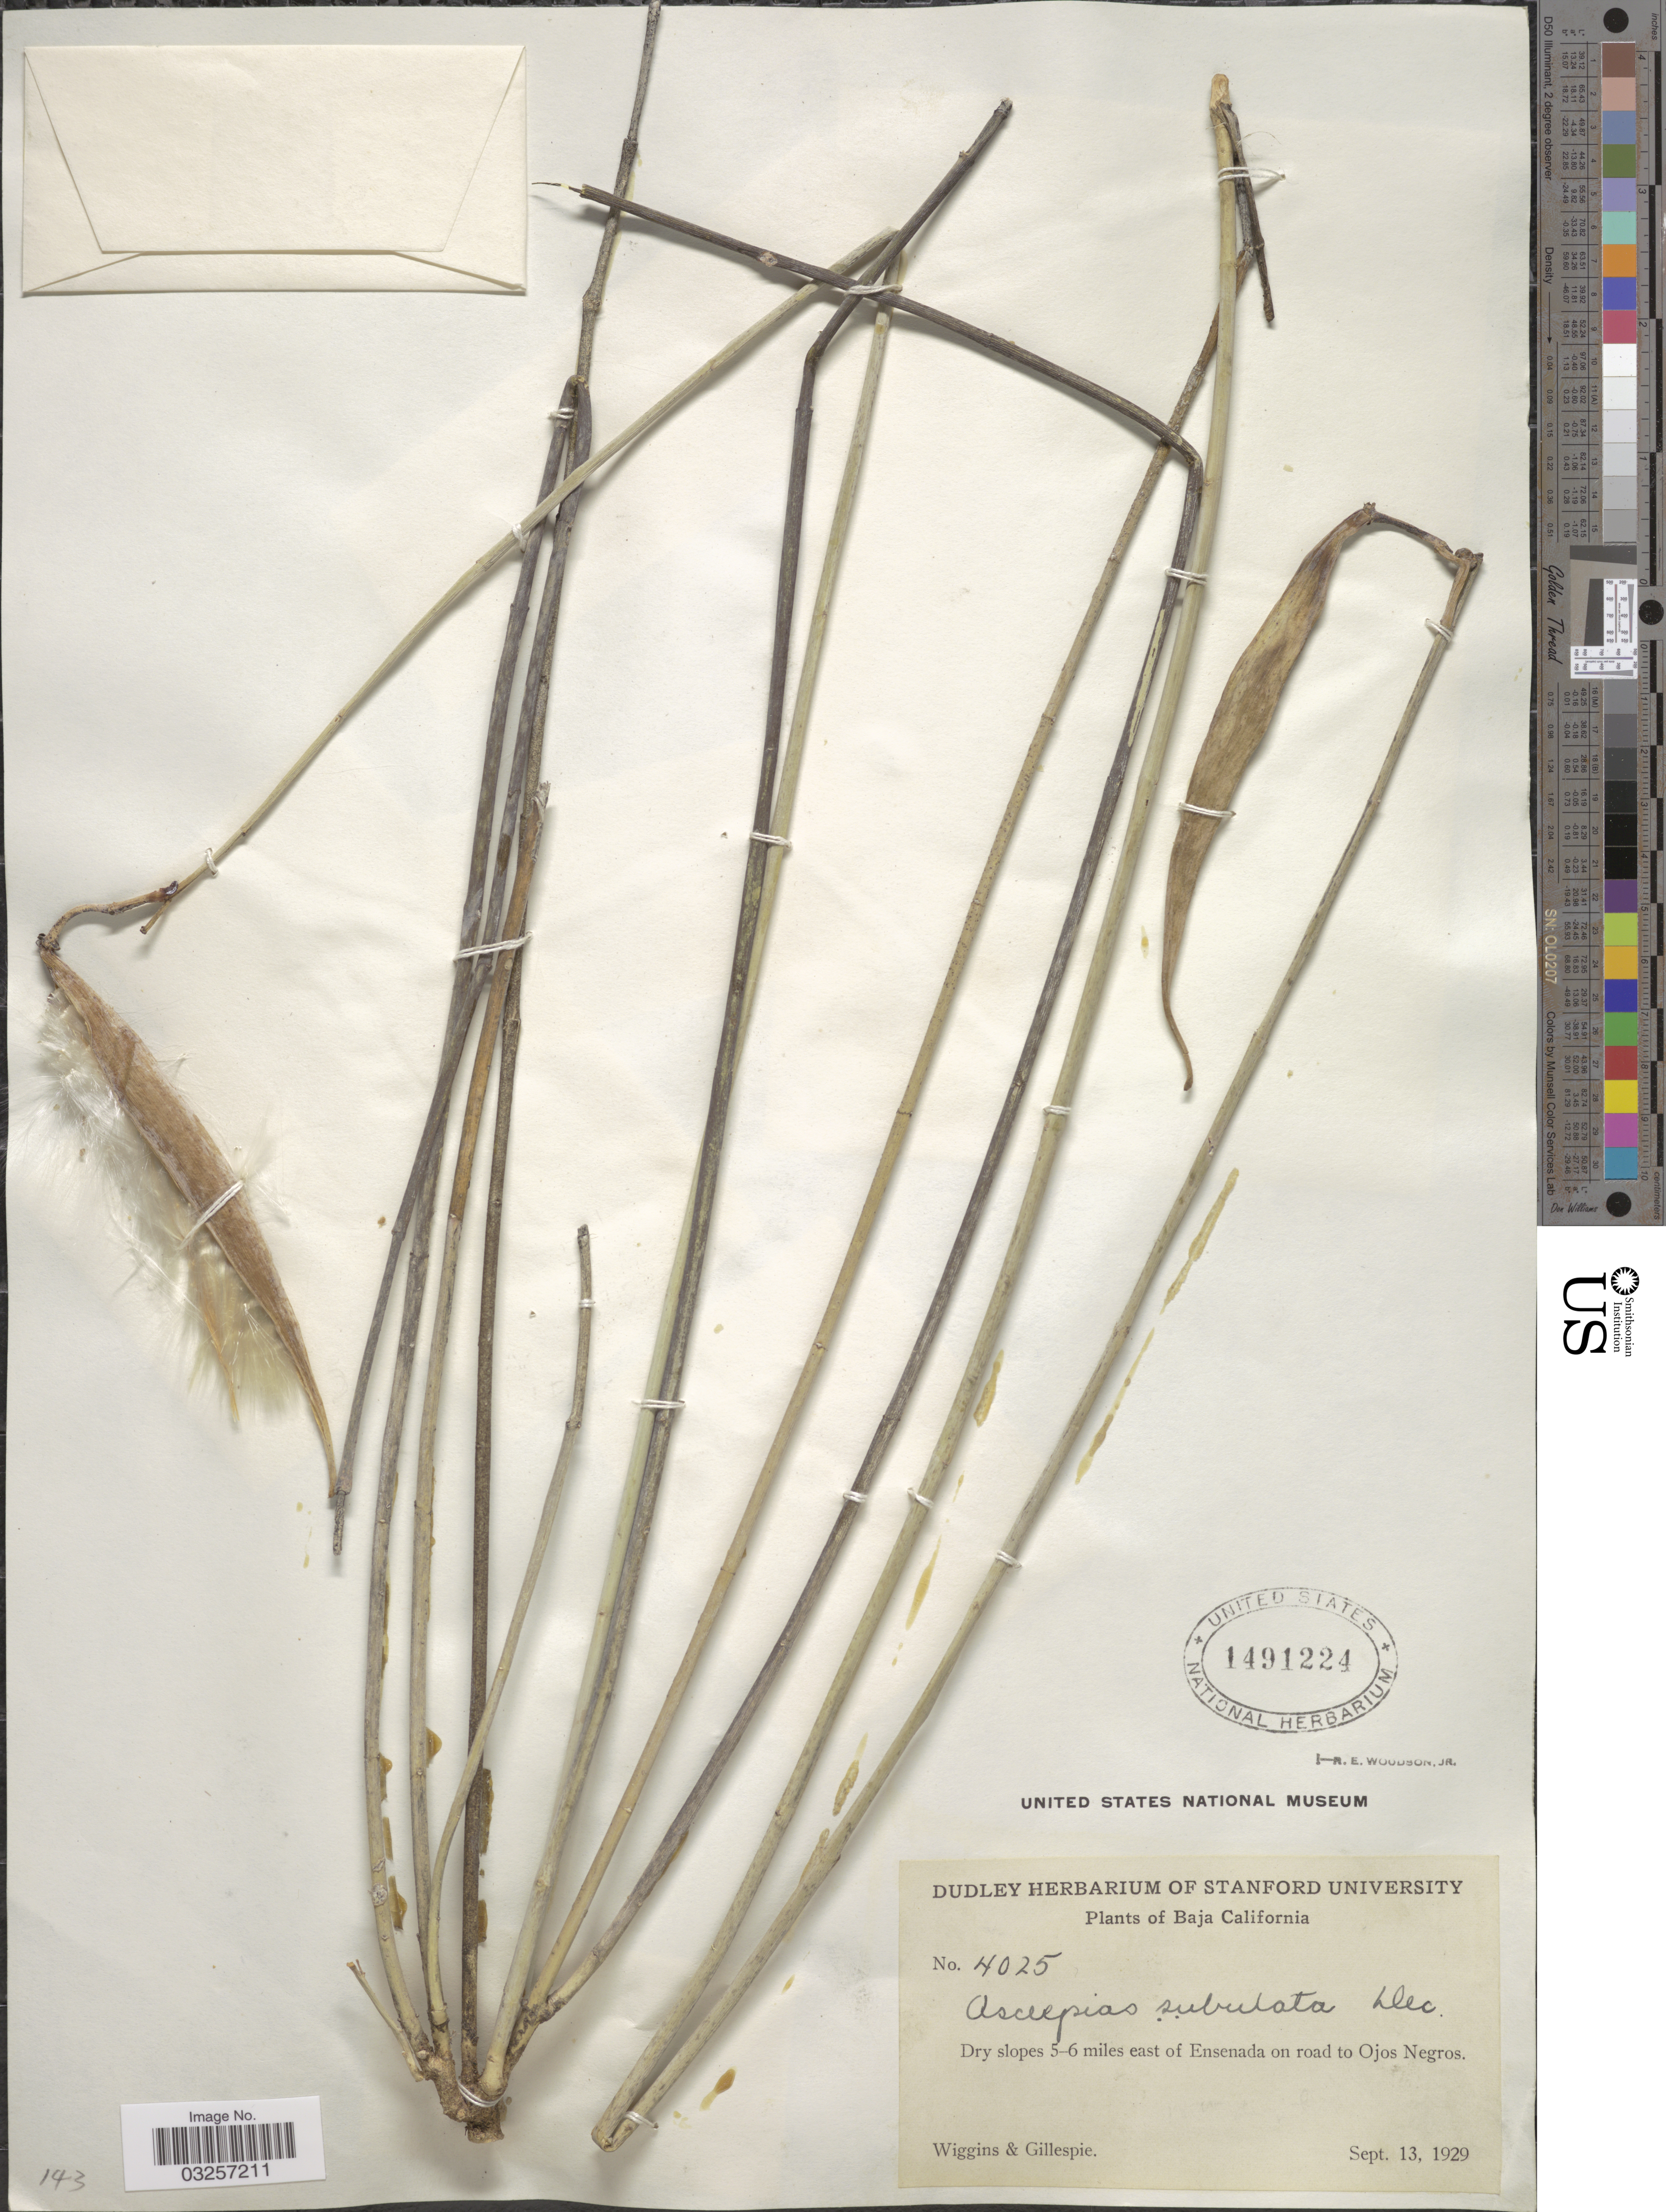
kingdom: Plantae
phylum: Tracheophyta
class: Magnoliopsida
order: Gentianales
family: Apocynaceae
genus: Asclepias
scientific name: Asclepias subulata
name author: Decne.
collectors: -- Wiggins & -- Gillespie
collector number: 4025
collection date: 1929-09-13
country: Mexico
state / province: Baja California Norte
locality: Dry slopes 5-6 miles east of Ensenada on road to Ojos Negros.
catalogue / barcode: US 1491224